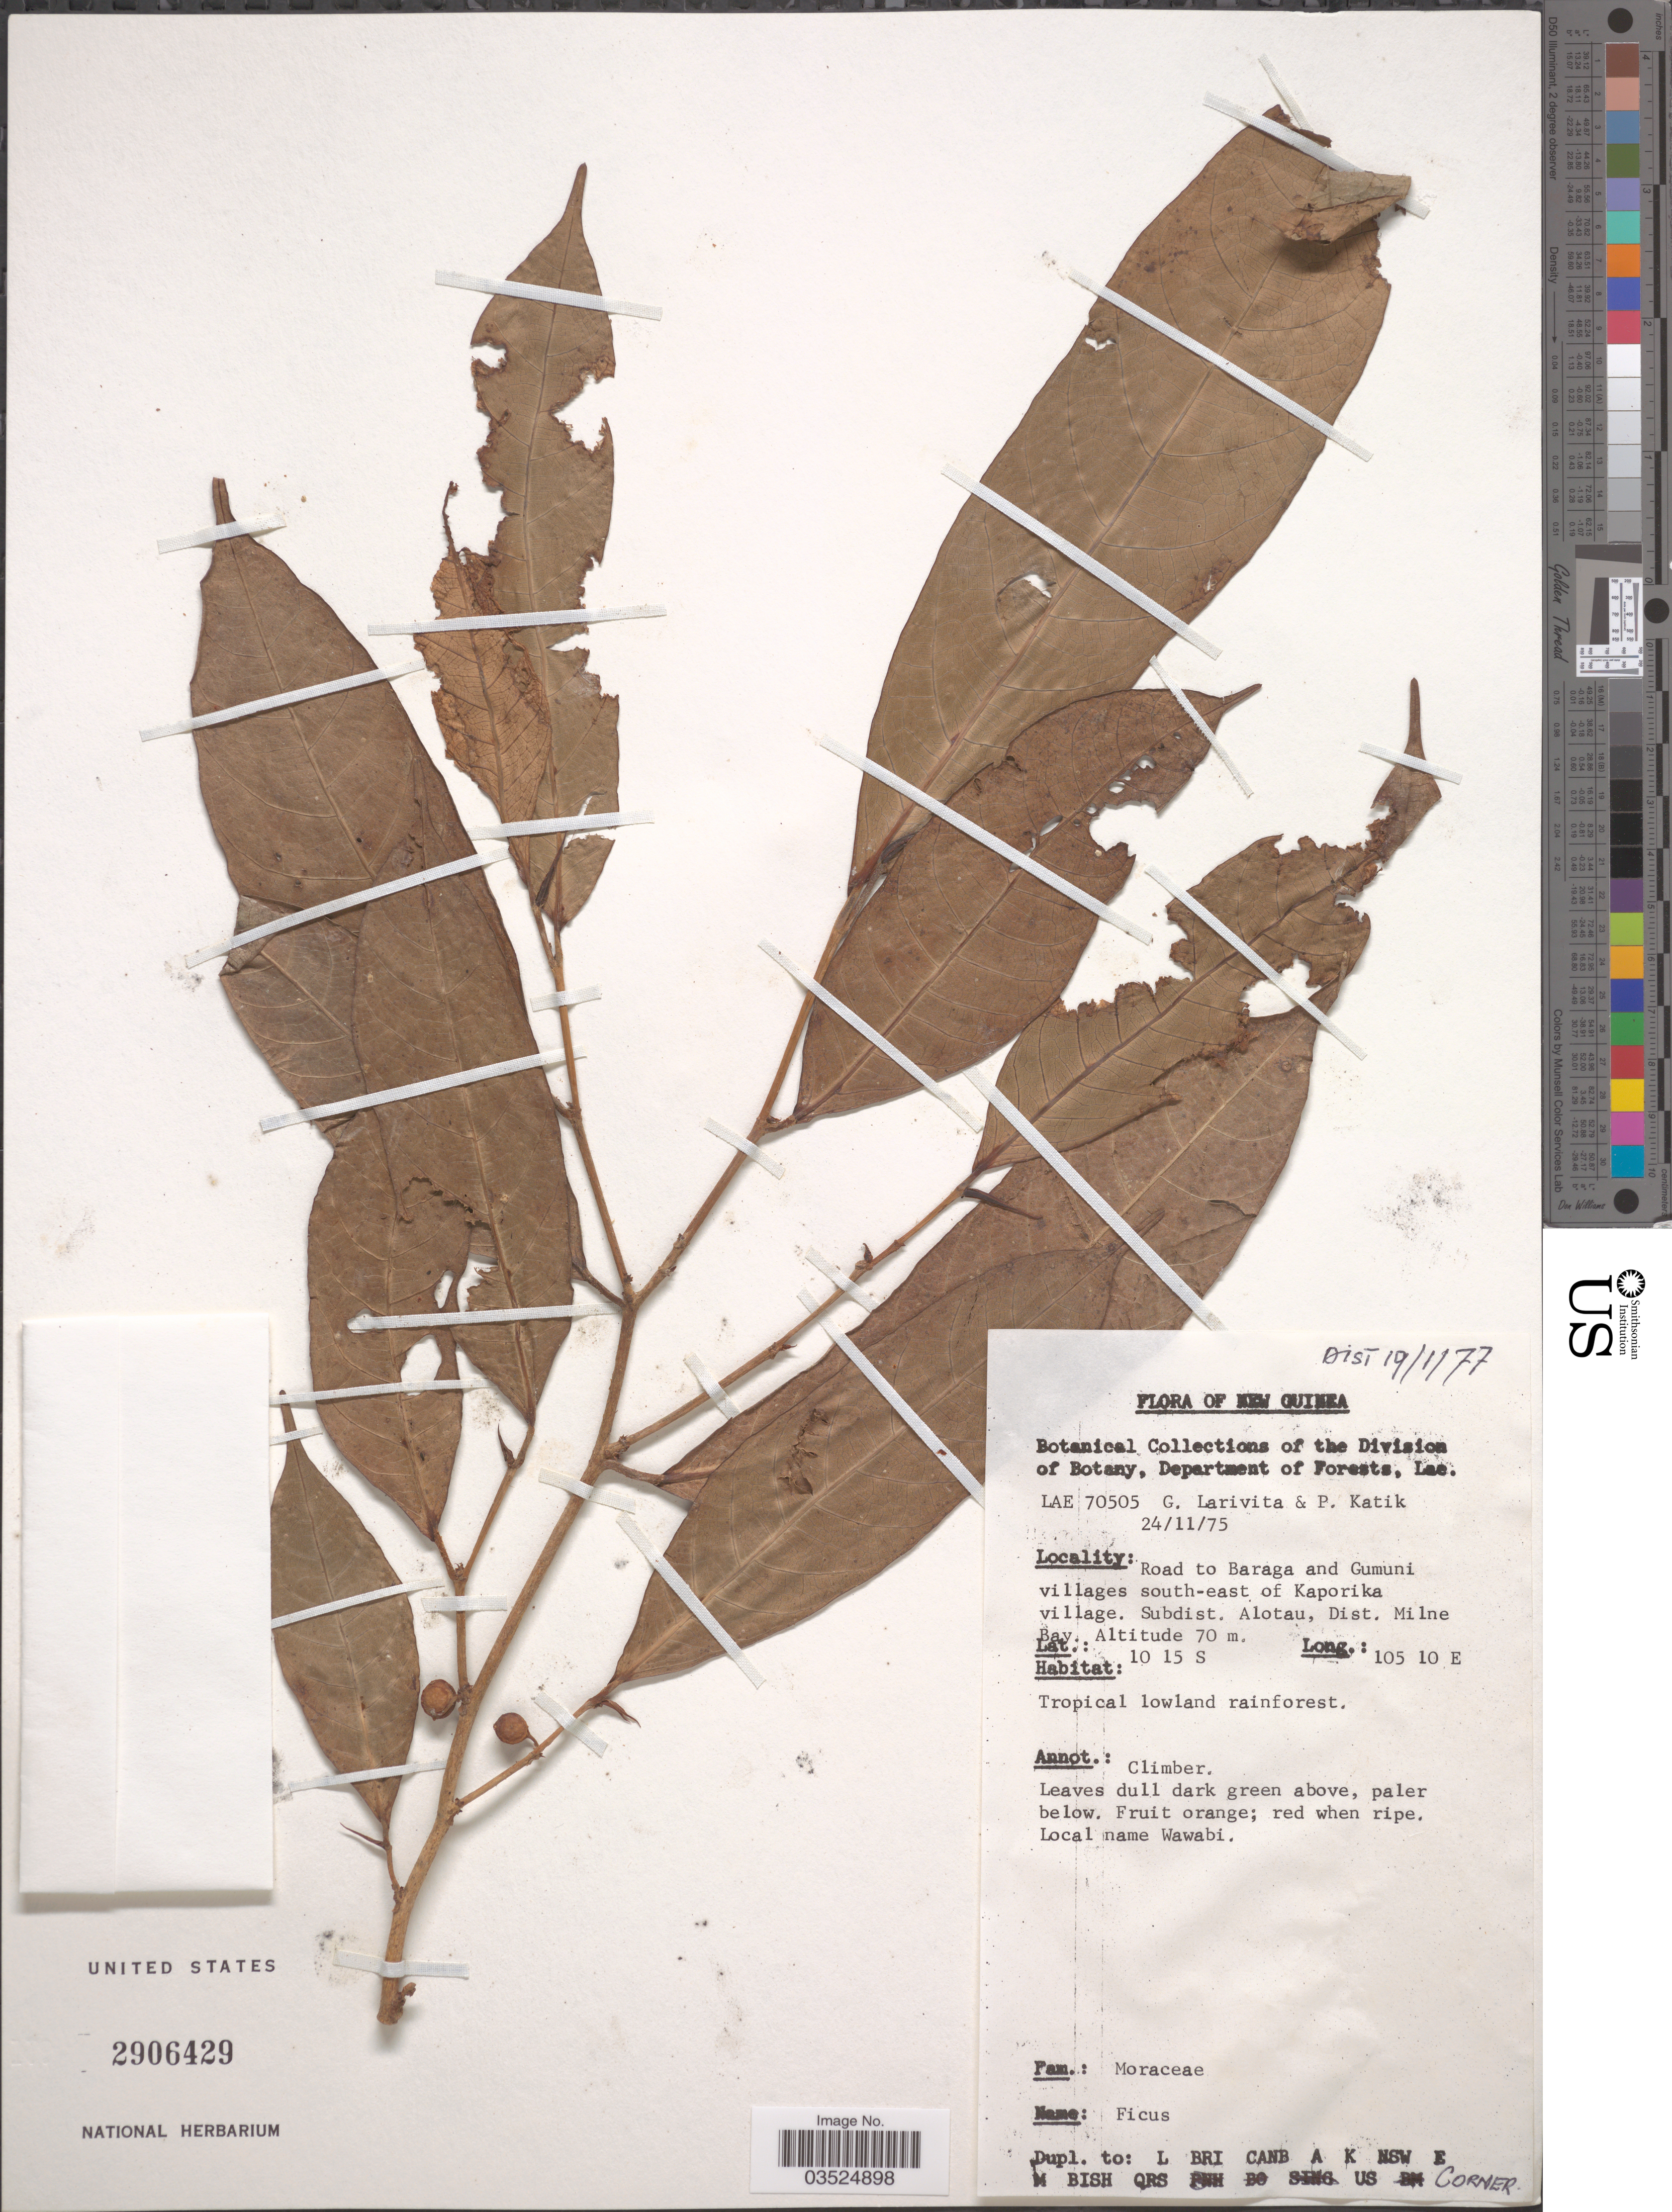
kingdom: Plantae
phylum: Tracheophyta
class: Magnoliopsida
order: Rosales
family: Moraceae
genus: Ficus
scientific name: Ficus sp.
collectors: G. Larivita & P. Katik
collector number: LAE70505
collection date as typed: Transcribed d/m/y: 24/11/75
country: Papua New Guinea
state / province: Milne Bay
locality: New Guinea. Road to Baraga and Gumuni villages south-east of Kaporika village. Subdist. Alotau, Dist. Milne Bay.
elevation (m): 70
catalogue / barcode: US 2906429